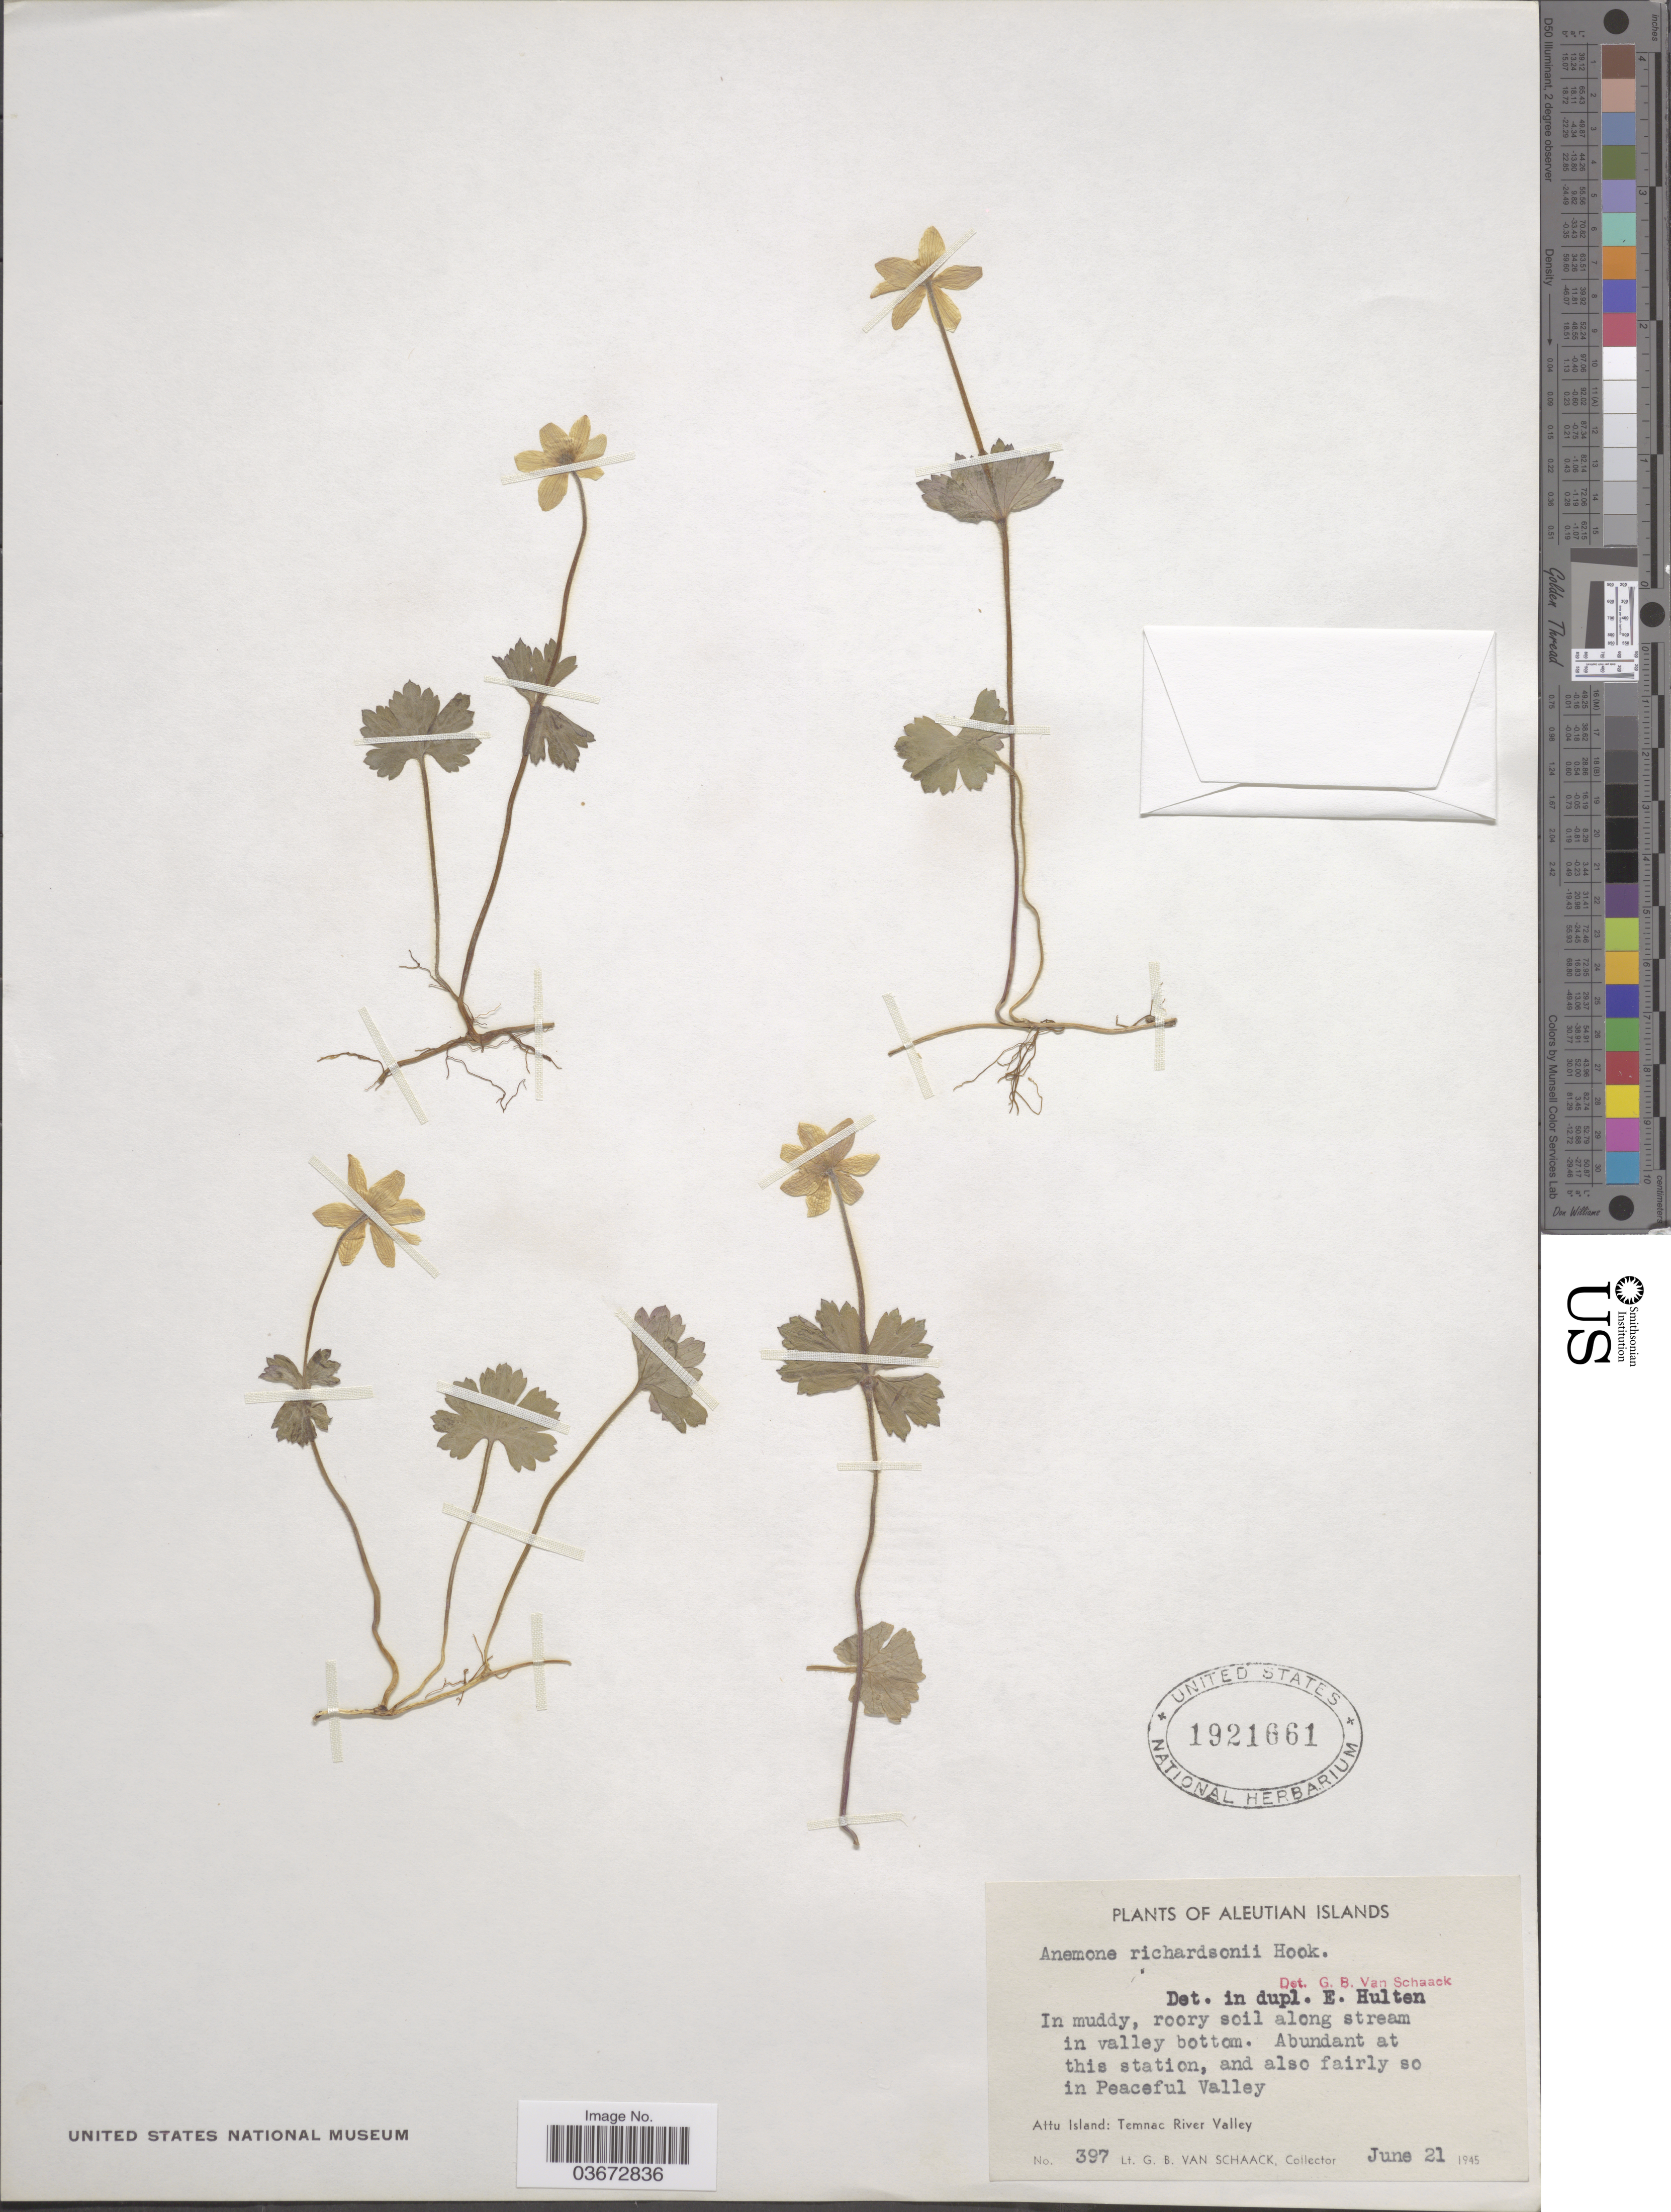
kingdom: Plantae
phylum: Tracheophyta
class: Magnoliopsida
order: Ranunculales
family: Ranunculaceae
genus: Anemone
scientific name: Anemone richardsonii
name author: Hook.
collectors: G. Van Schaack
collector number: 397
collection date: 1945-06-21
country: United States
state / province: Alaska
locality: Aleutian Islands. In Peaceful Valley. Attu Island: Temnac River Valley.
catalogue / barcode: US 1921661